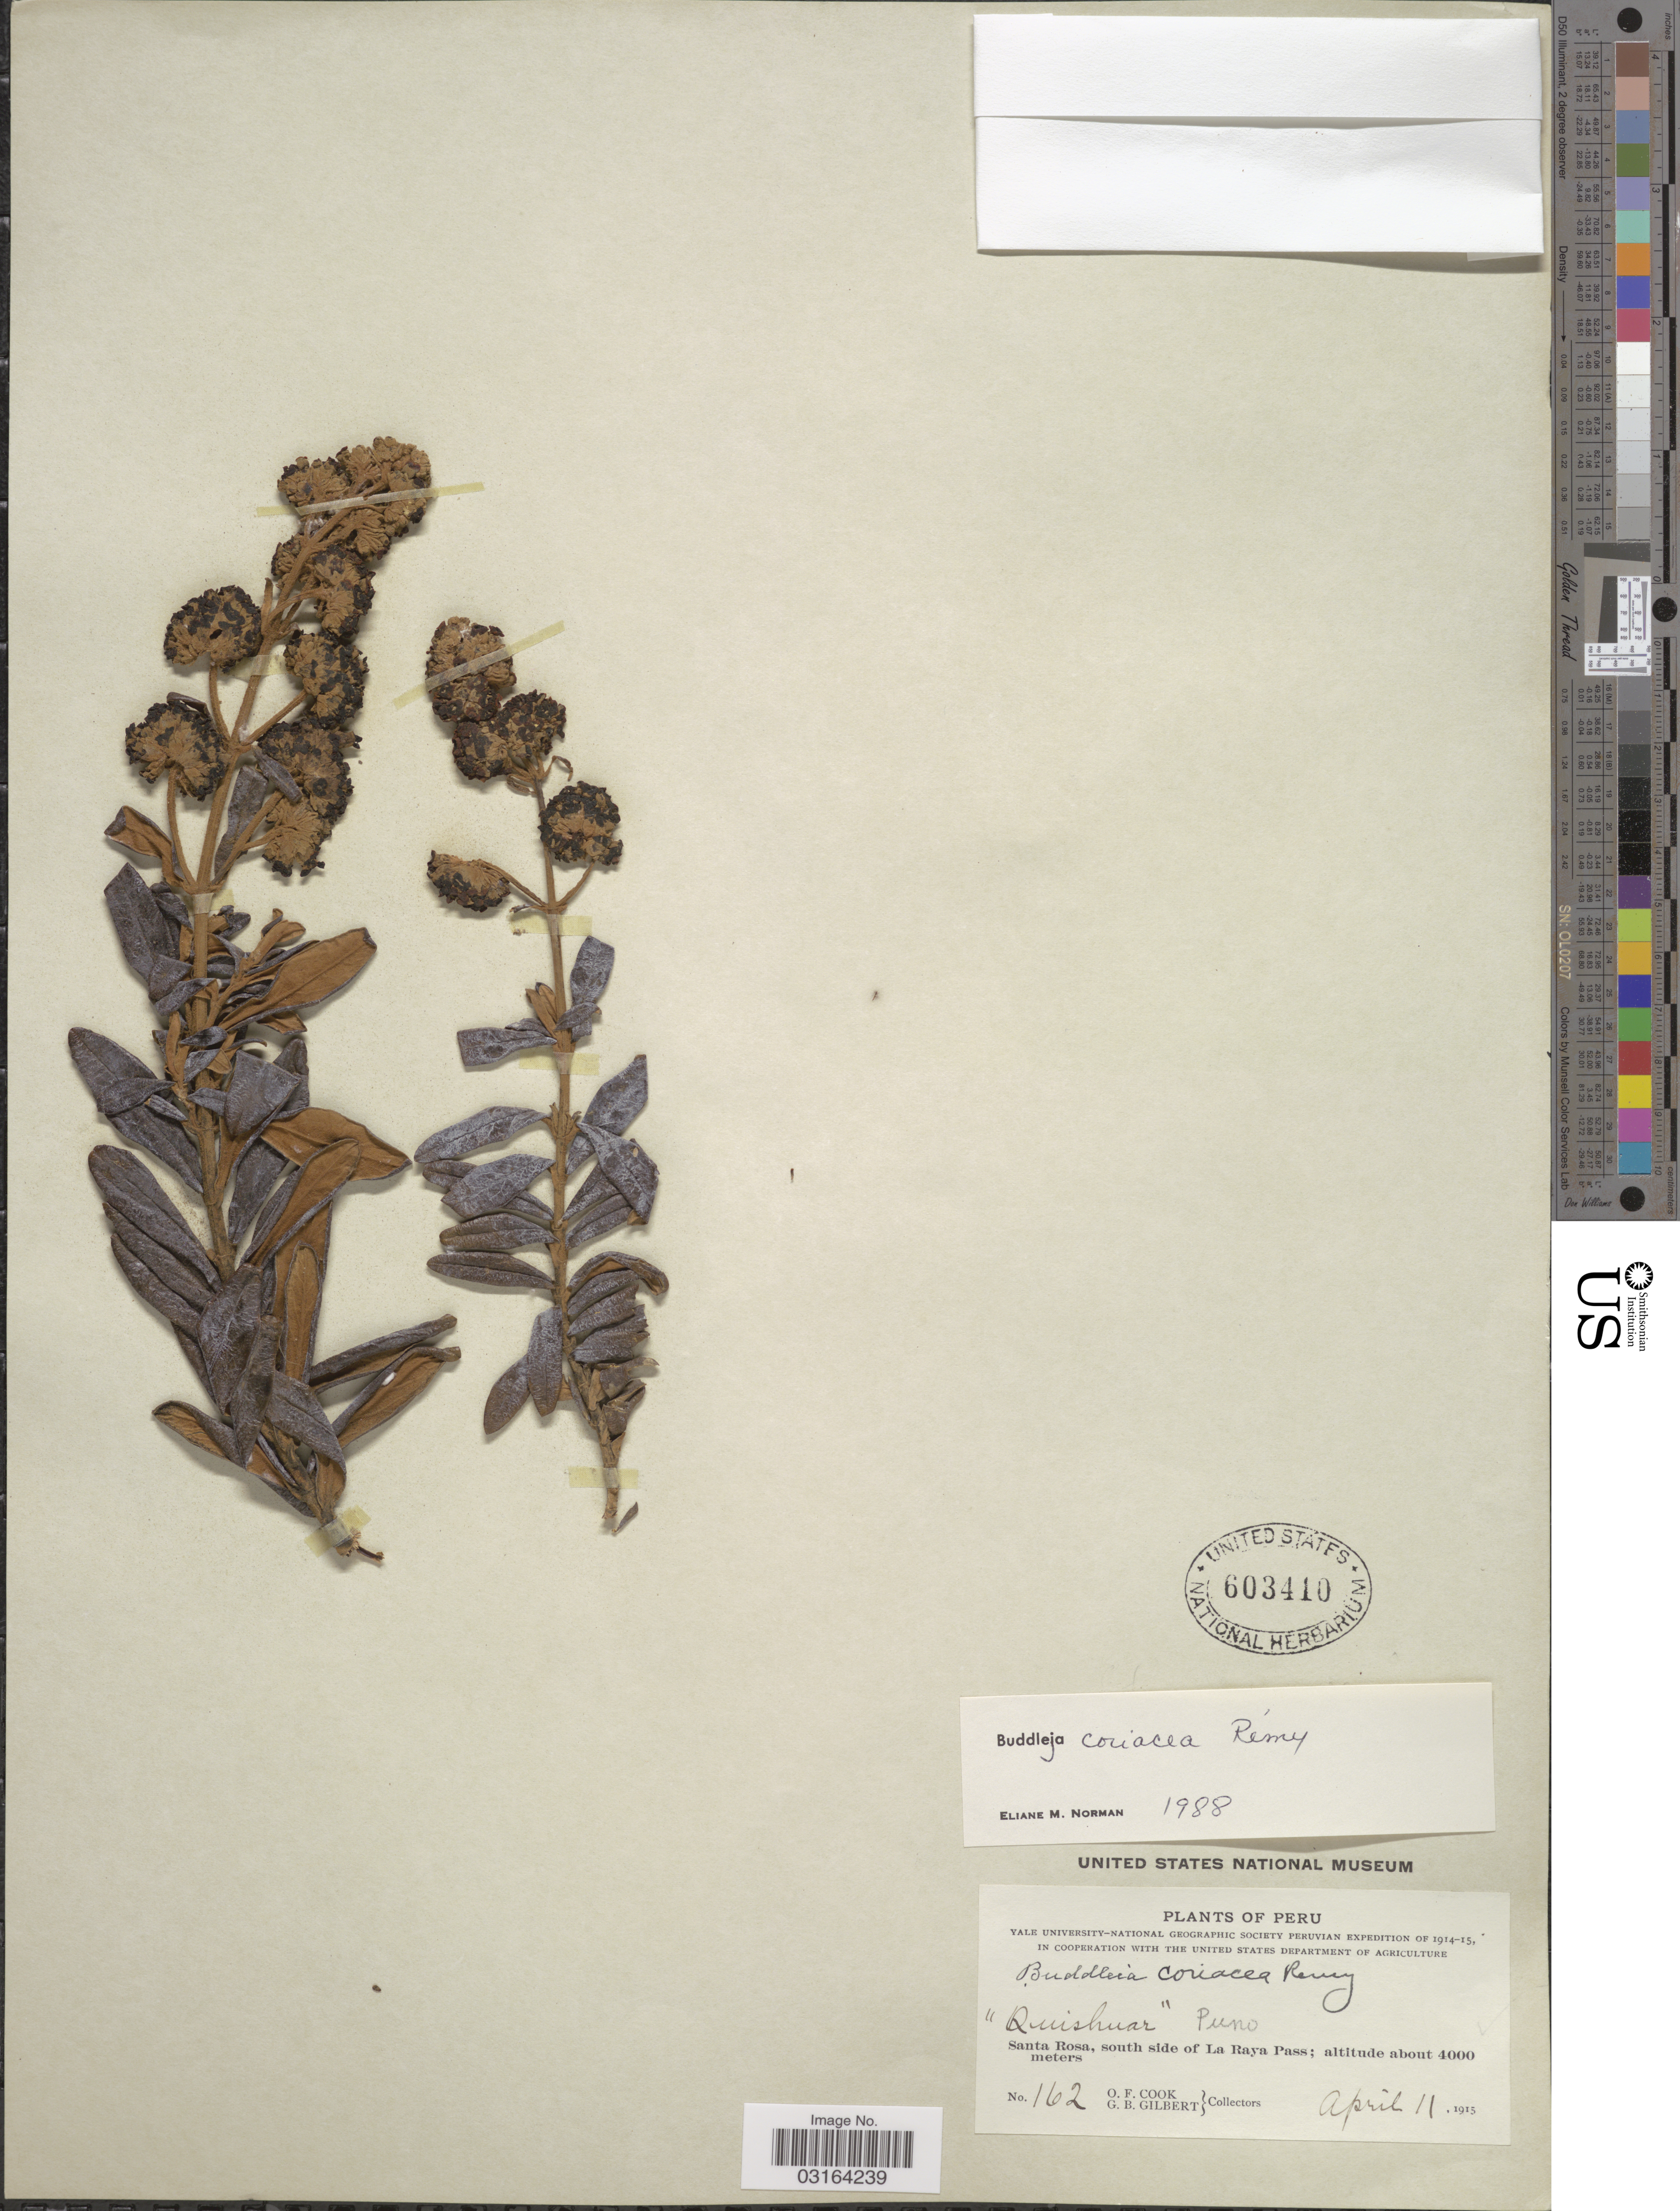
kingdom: Plantae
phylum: Tracheophyta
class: Magnoliopsida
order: Lamiales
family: Scrophulariaceae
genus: Buddleja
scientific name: Buddleja coriacea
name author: Remy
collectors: O. F. Cook & G. B. Gilbert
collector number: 162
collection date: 1915-04-11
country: Peru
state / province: Puno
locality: Santa Rosa, south side of La Raya Pass.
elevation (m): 4000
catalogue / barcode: US 603410